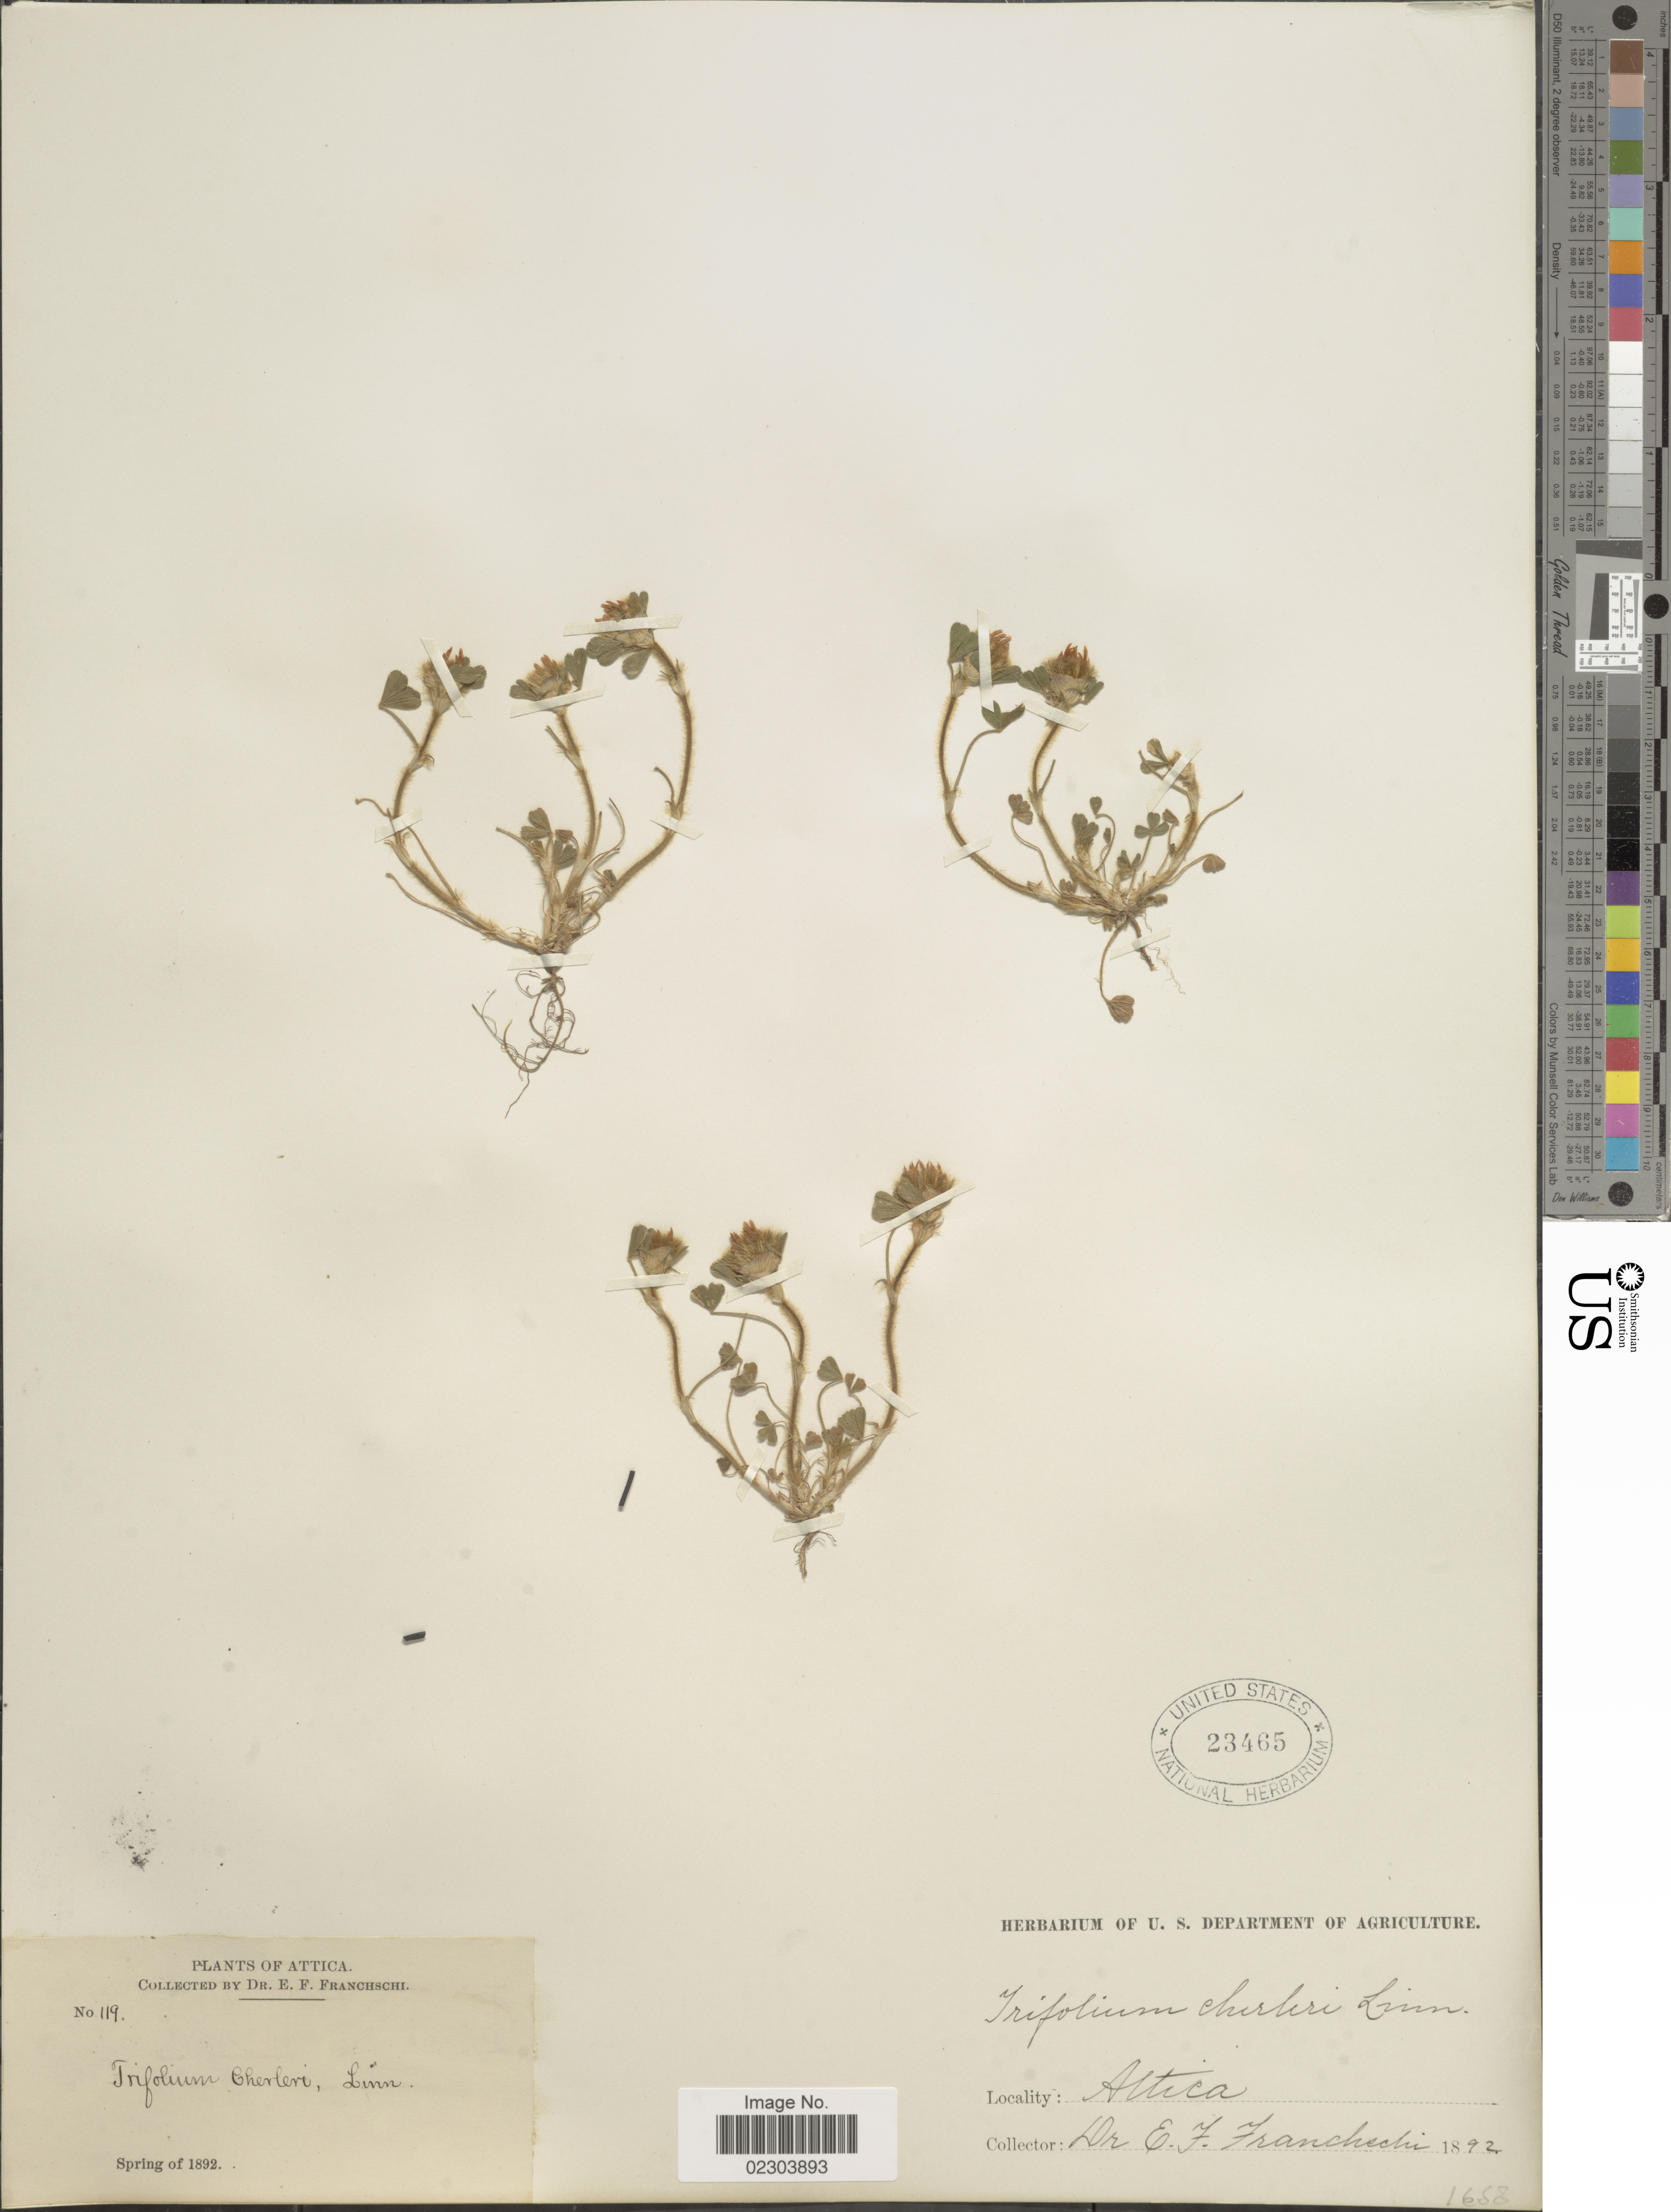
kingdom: Plantae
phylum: Tracheophyta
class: Magnoliopsida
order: Fabales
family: Fabaceae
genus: Trifolium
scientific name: Trifolium cherleri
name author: L.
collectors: E. Franchschi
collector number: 119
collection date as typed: spring of 1892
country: Greece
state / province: Attica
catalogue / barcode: US 23465